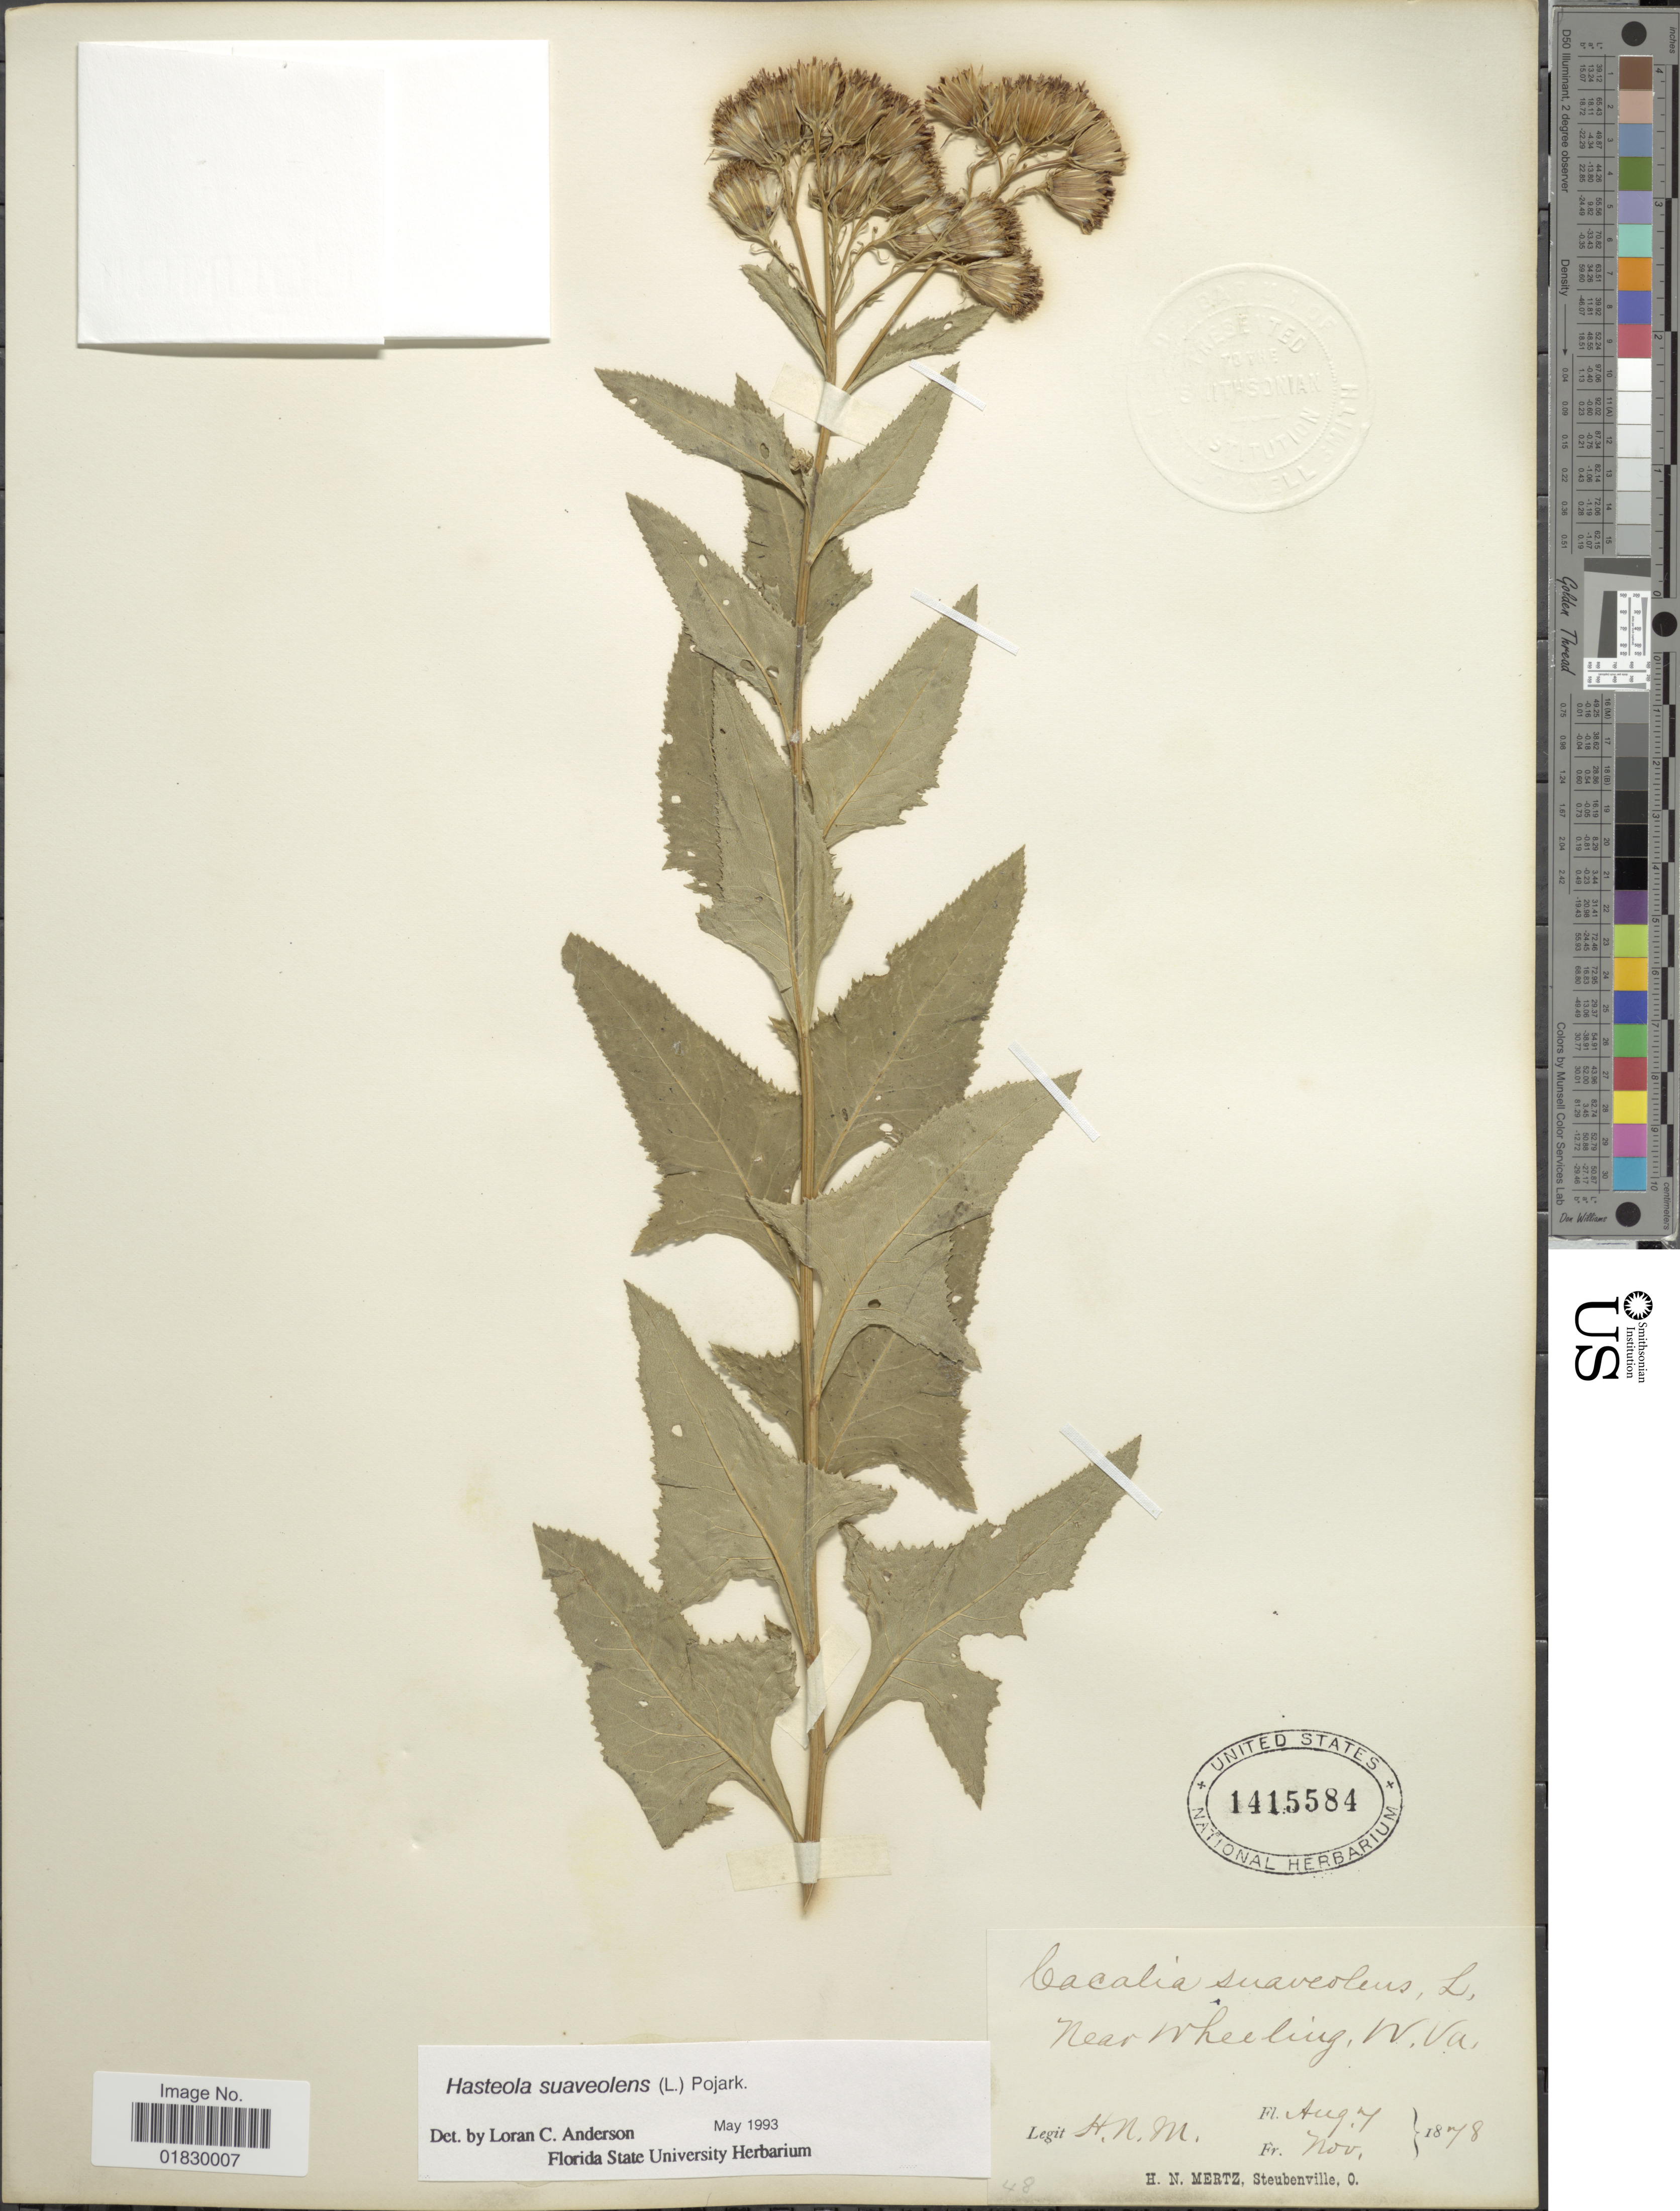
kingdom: Plantae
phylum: Tracheophyta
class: Magnoliopsida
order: Asterales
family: Asteraceae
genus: Hasteola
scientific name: Hasteola suaveolens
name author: (L.) Pojark.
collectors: H. Mertz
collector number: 48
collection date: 1878-08-07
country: United States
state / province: West Virginia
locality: Near Wheeling, W. Va.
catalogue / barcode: US 1415584